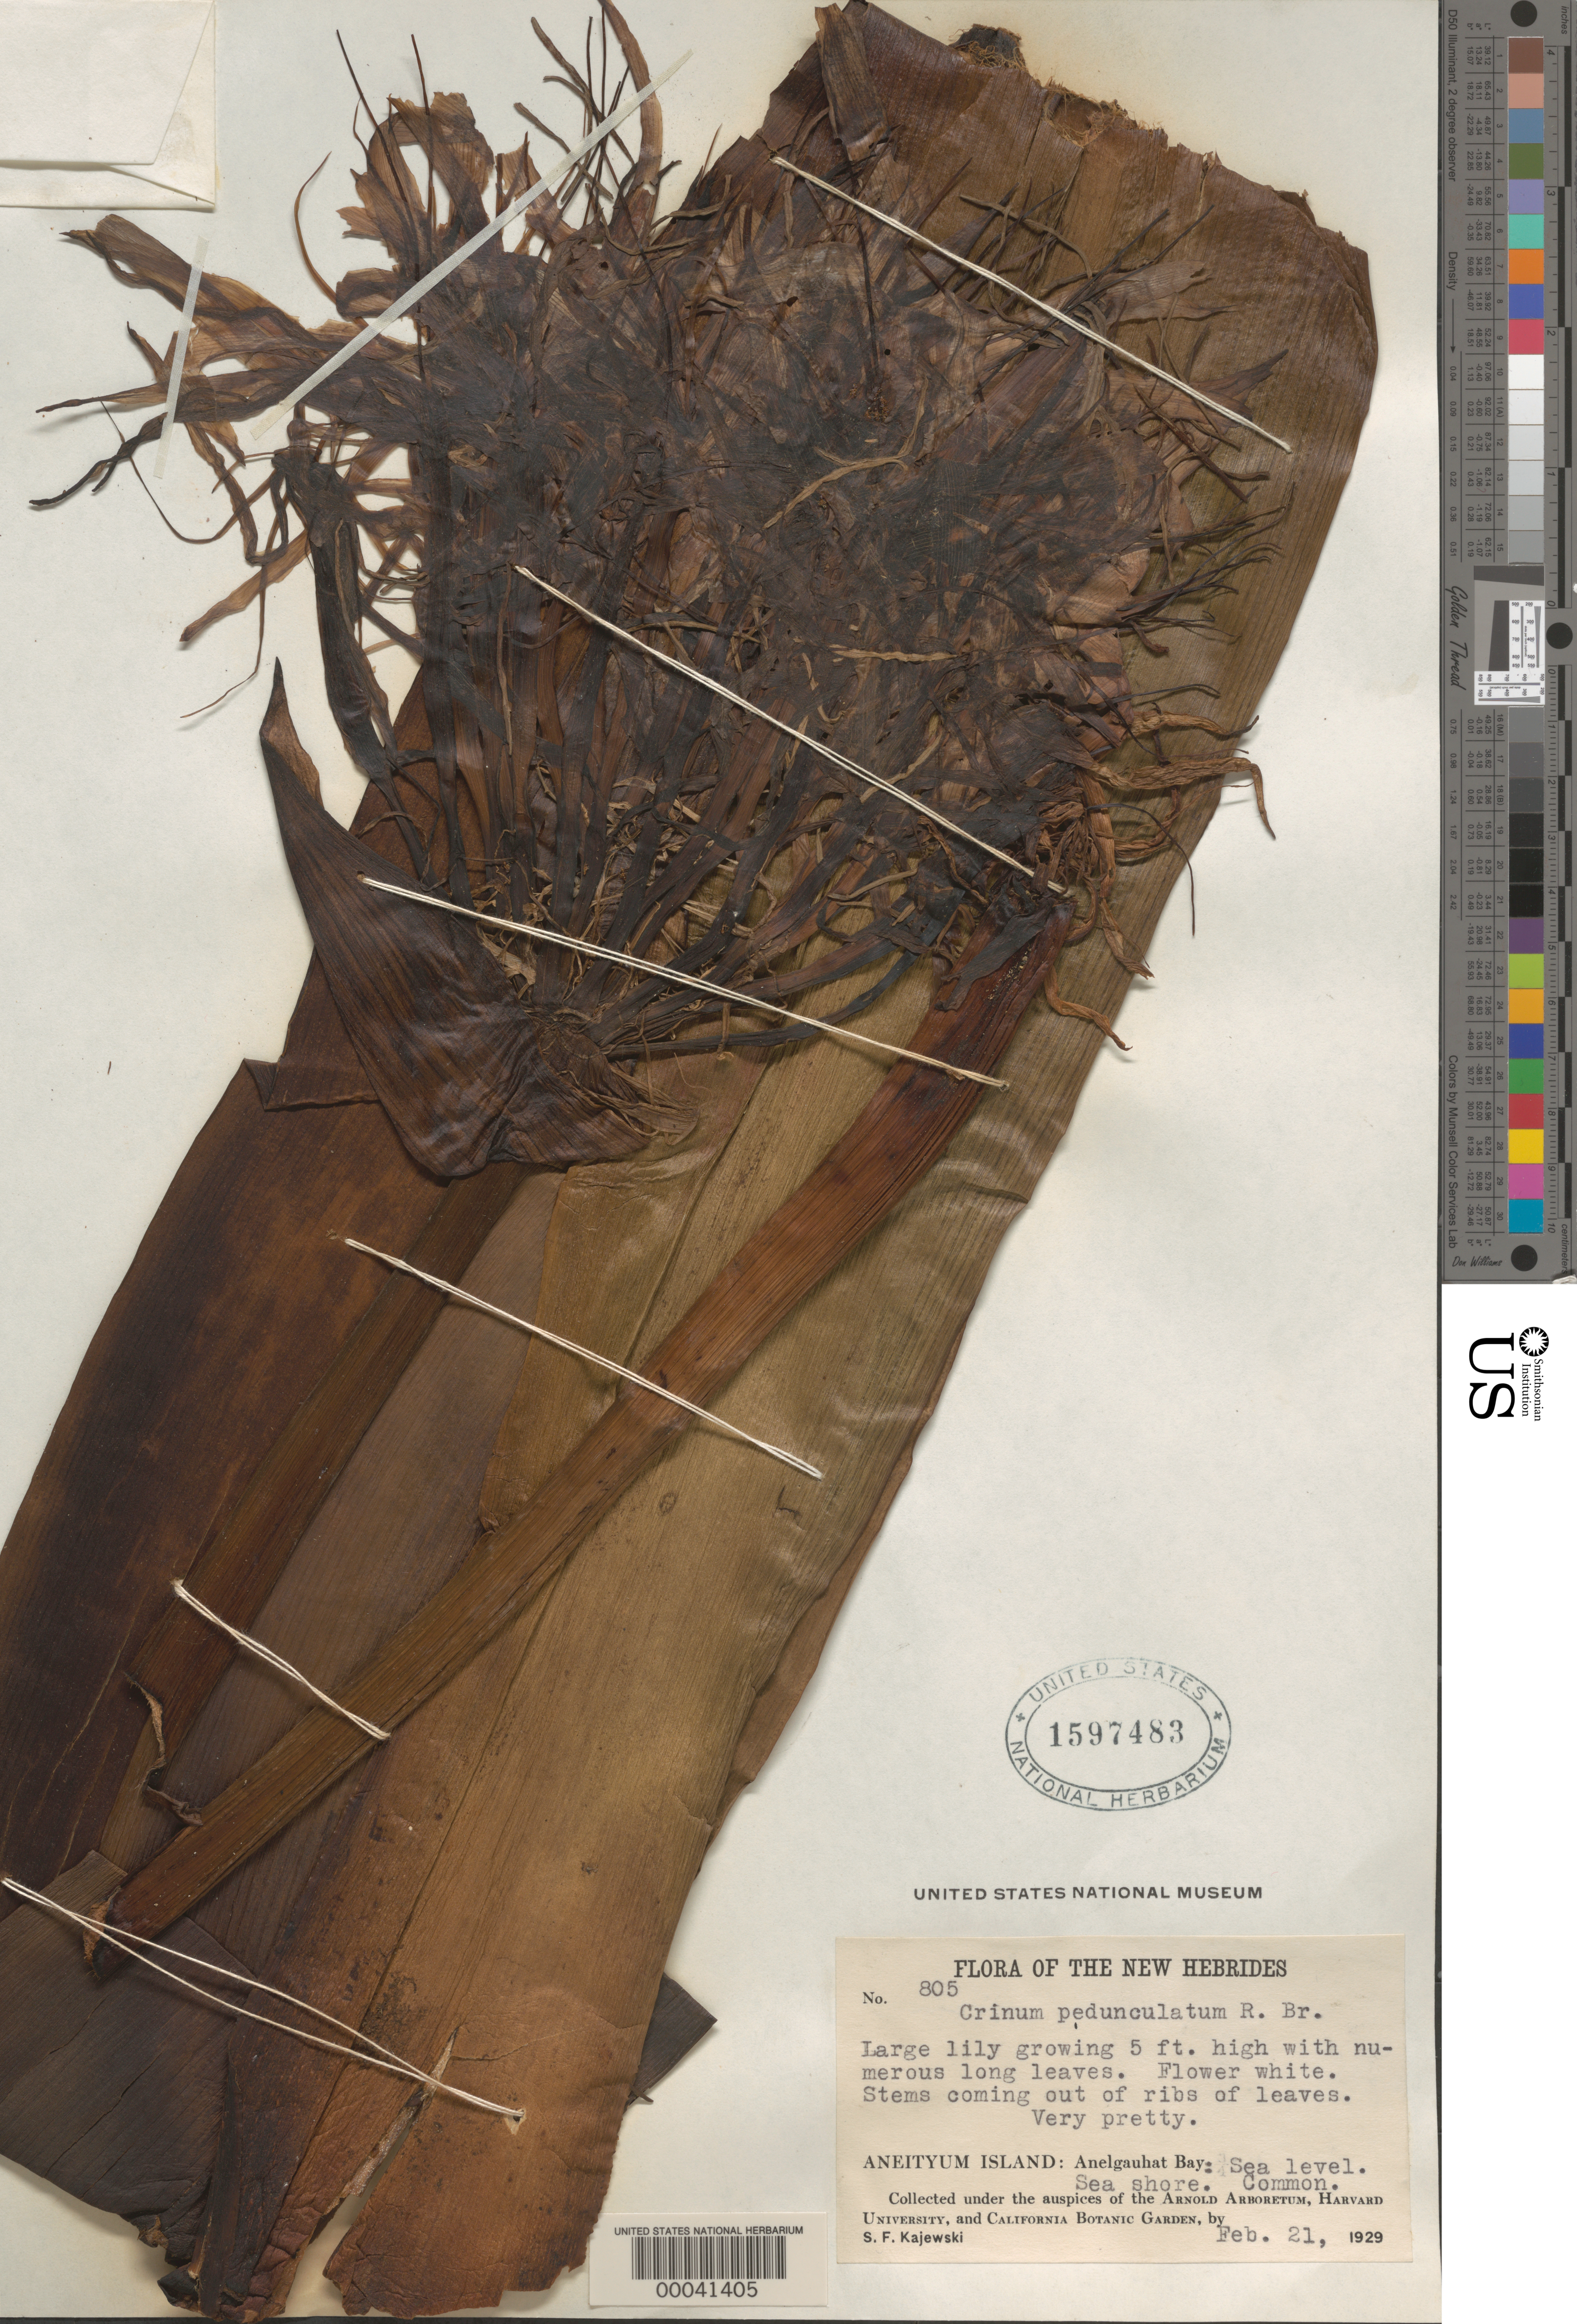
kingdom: Plantae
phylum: Tracheophyta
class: Liliopsida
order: Asparagales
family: Amaryllidaceae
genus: Crinum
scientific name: Crinum pedunculatum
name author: R. Br.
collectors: S. Kajewski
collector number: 805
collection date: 1929-02-21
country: Vanuatu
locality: New Hebrides. Aneityum Island: Anelgauhat Bay.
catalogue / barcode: US 1597483